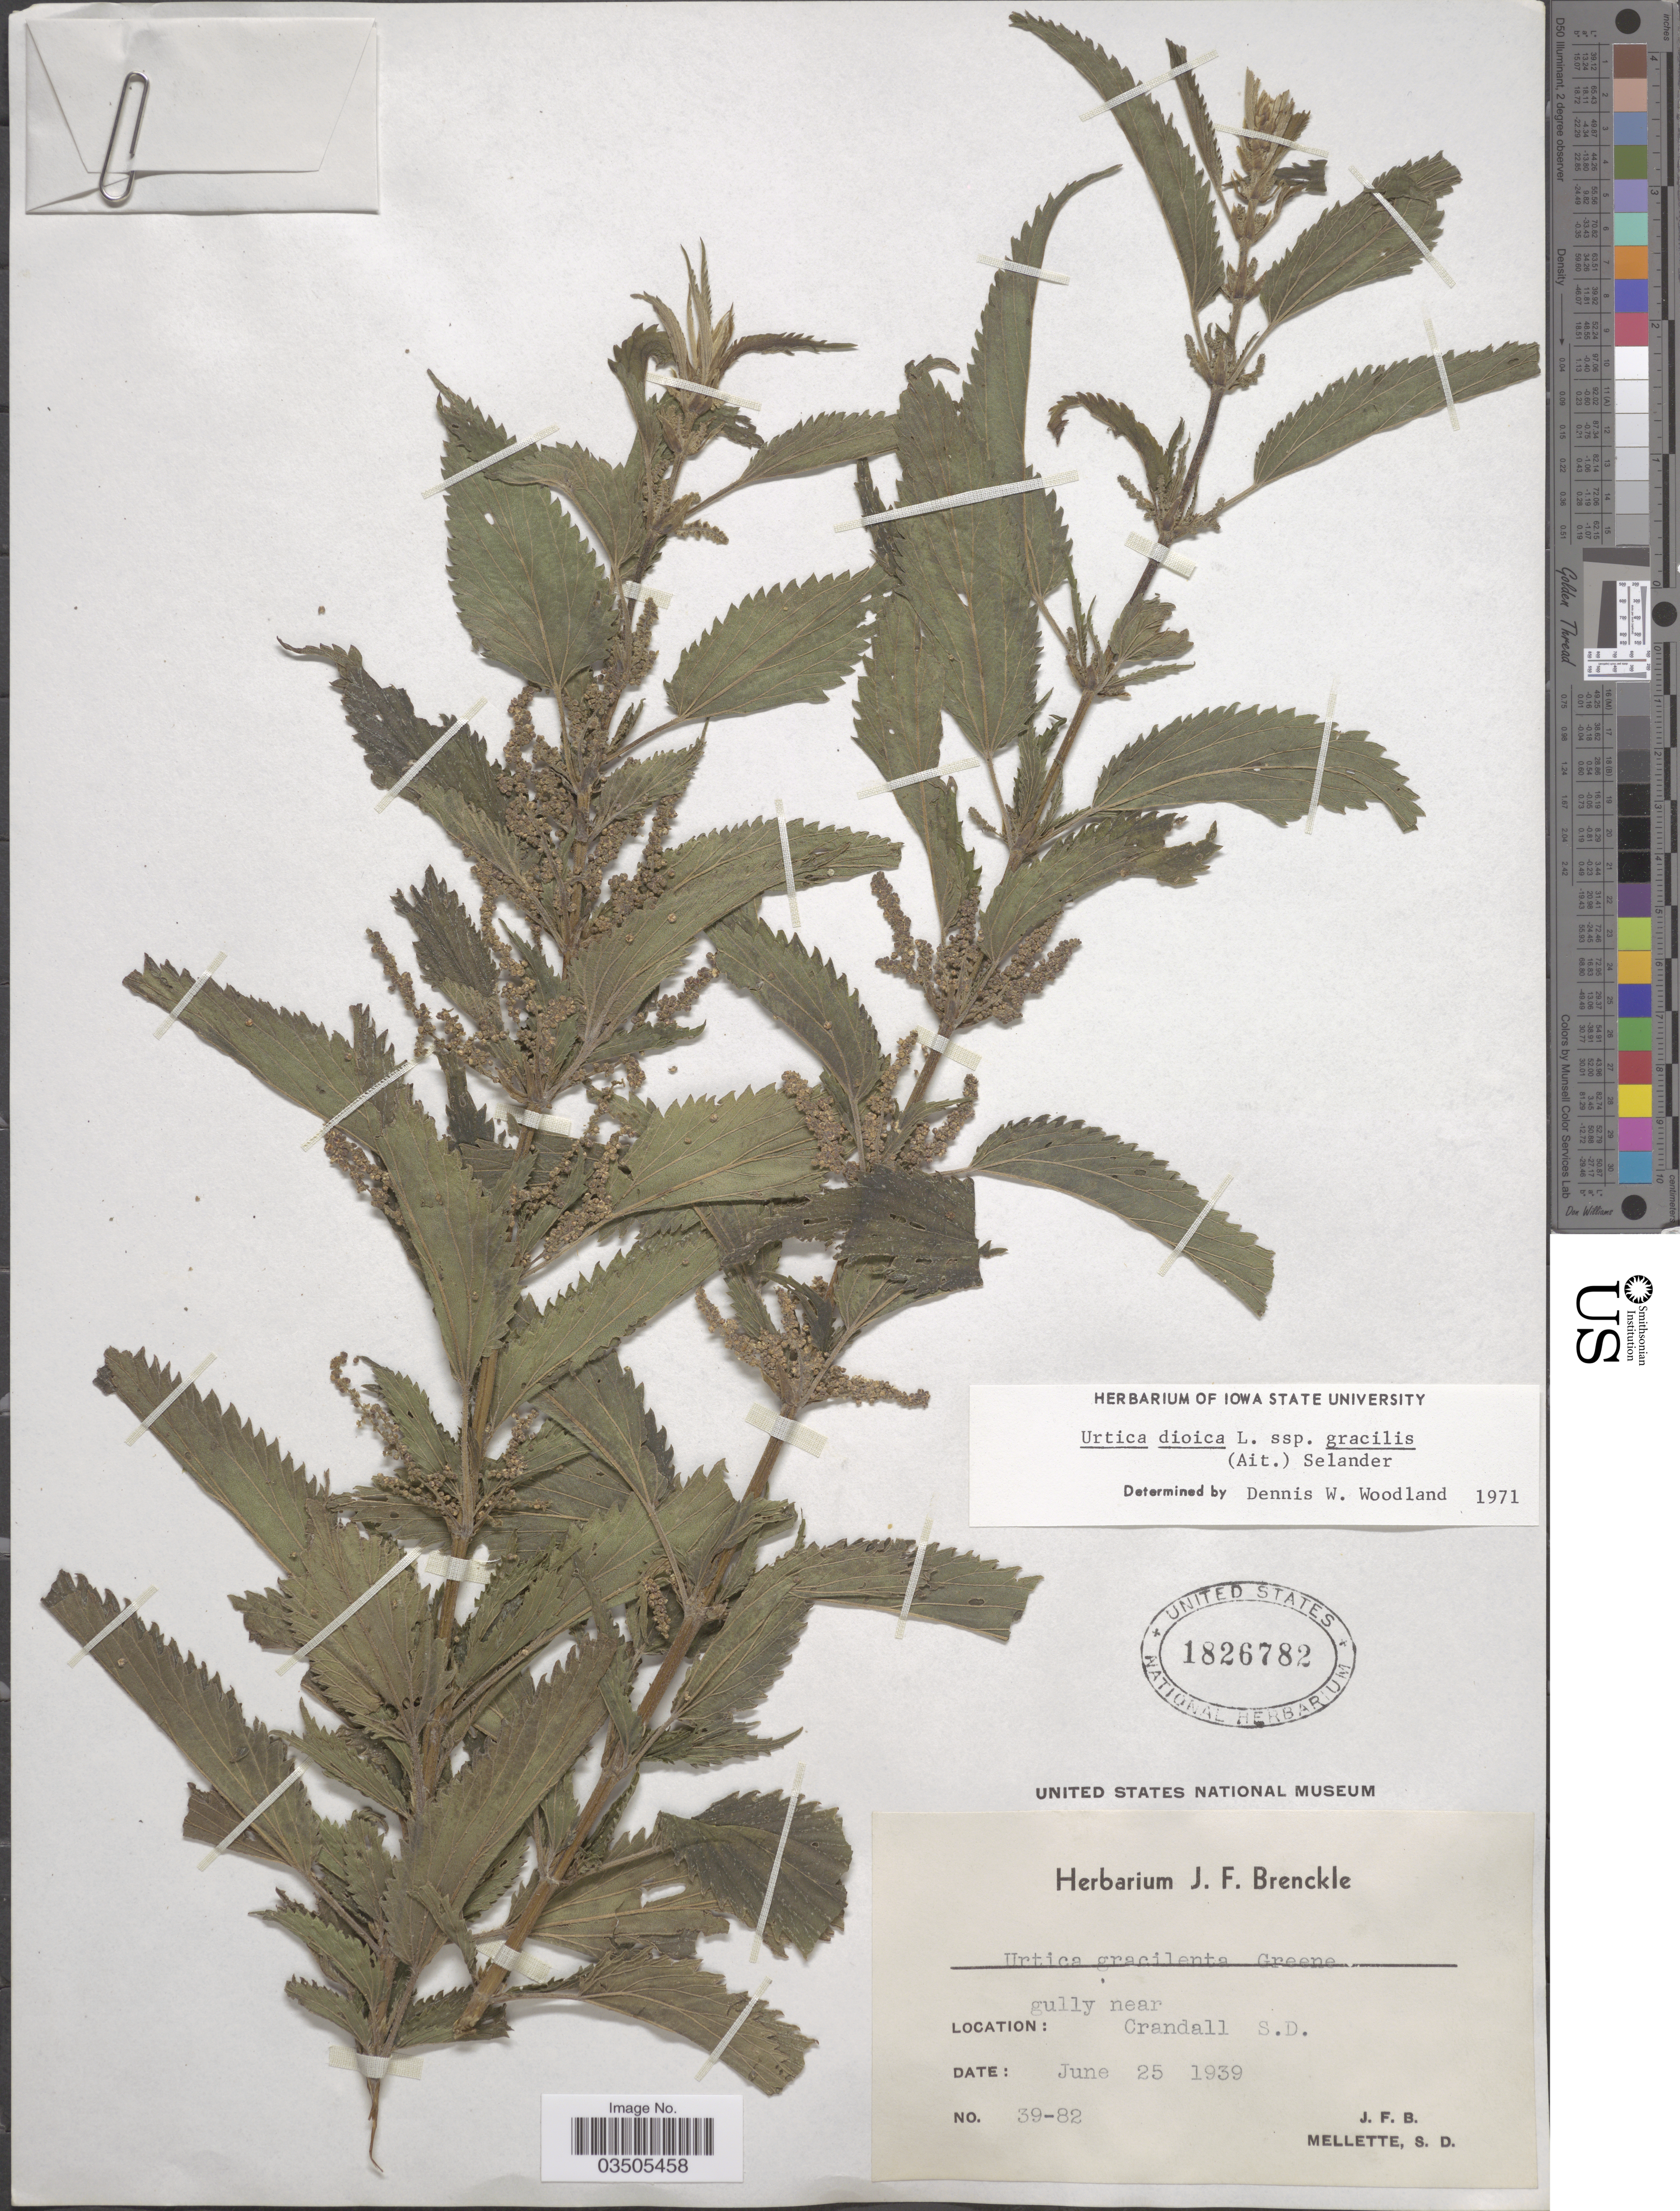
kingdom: Plantae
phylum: Tracheophyta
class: Magnoliopsida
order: Rosales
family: Urticaceae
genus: Urtica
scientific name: Urtica dioica subsp. gracilis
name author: L.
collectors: J. Brenckle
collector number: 39-82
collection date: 1939-06-25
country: United States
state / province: South Dakota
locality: Gully near Crandall S.D.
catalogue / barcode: US 1826782